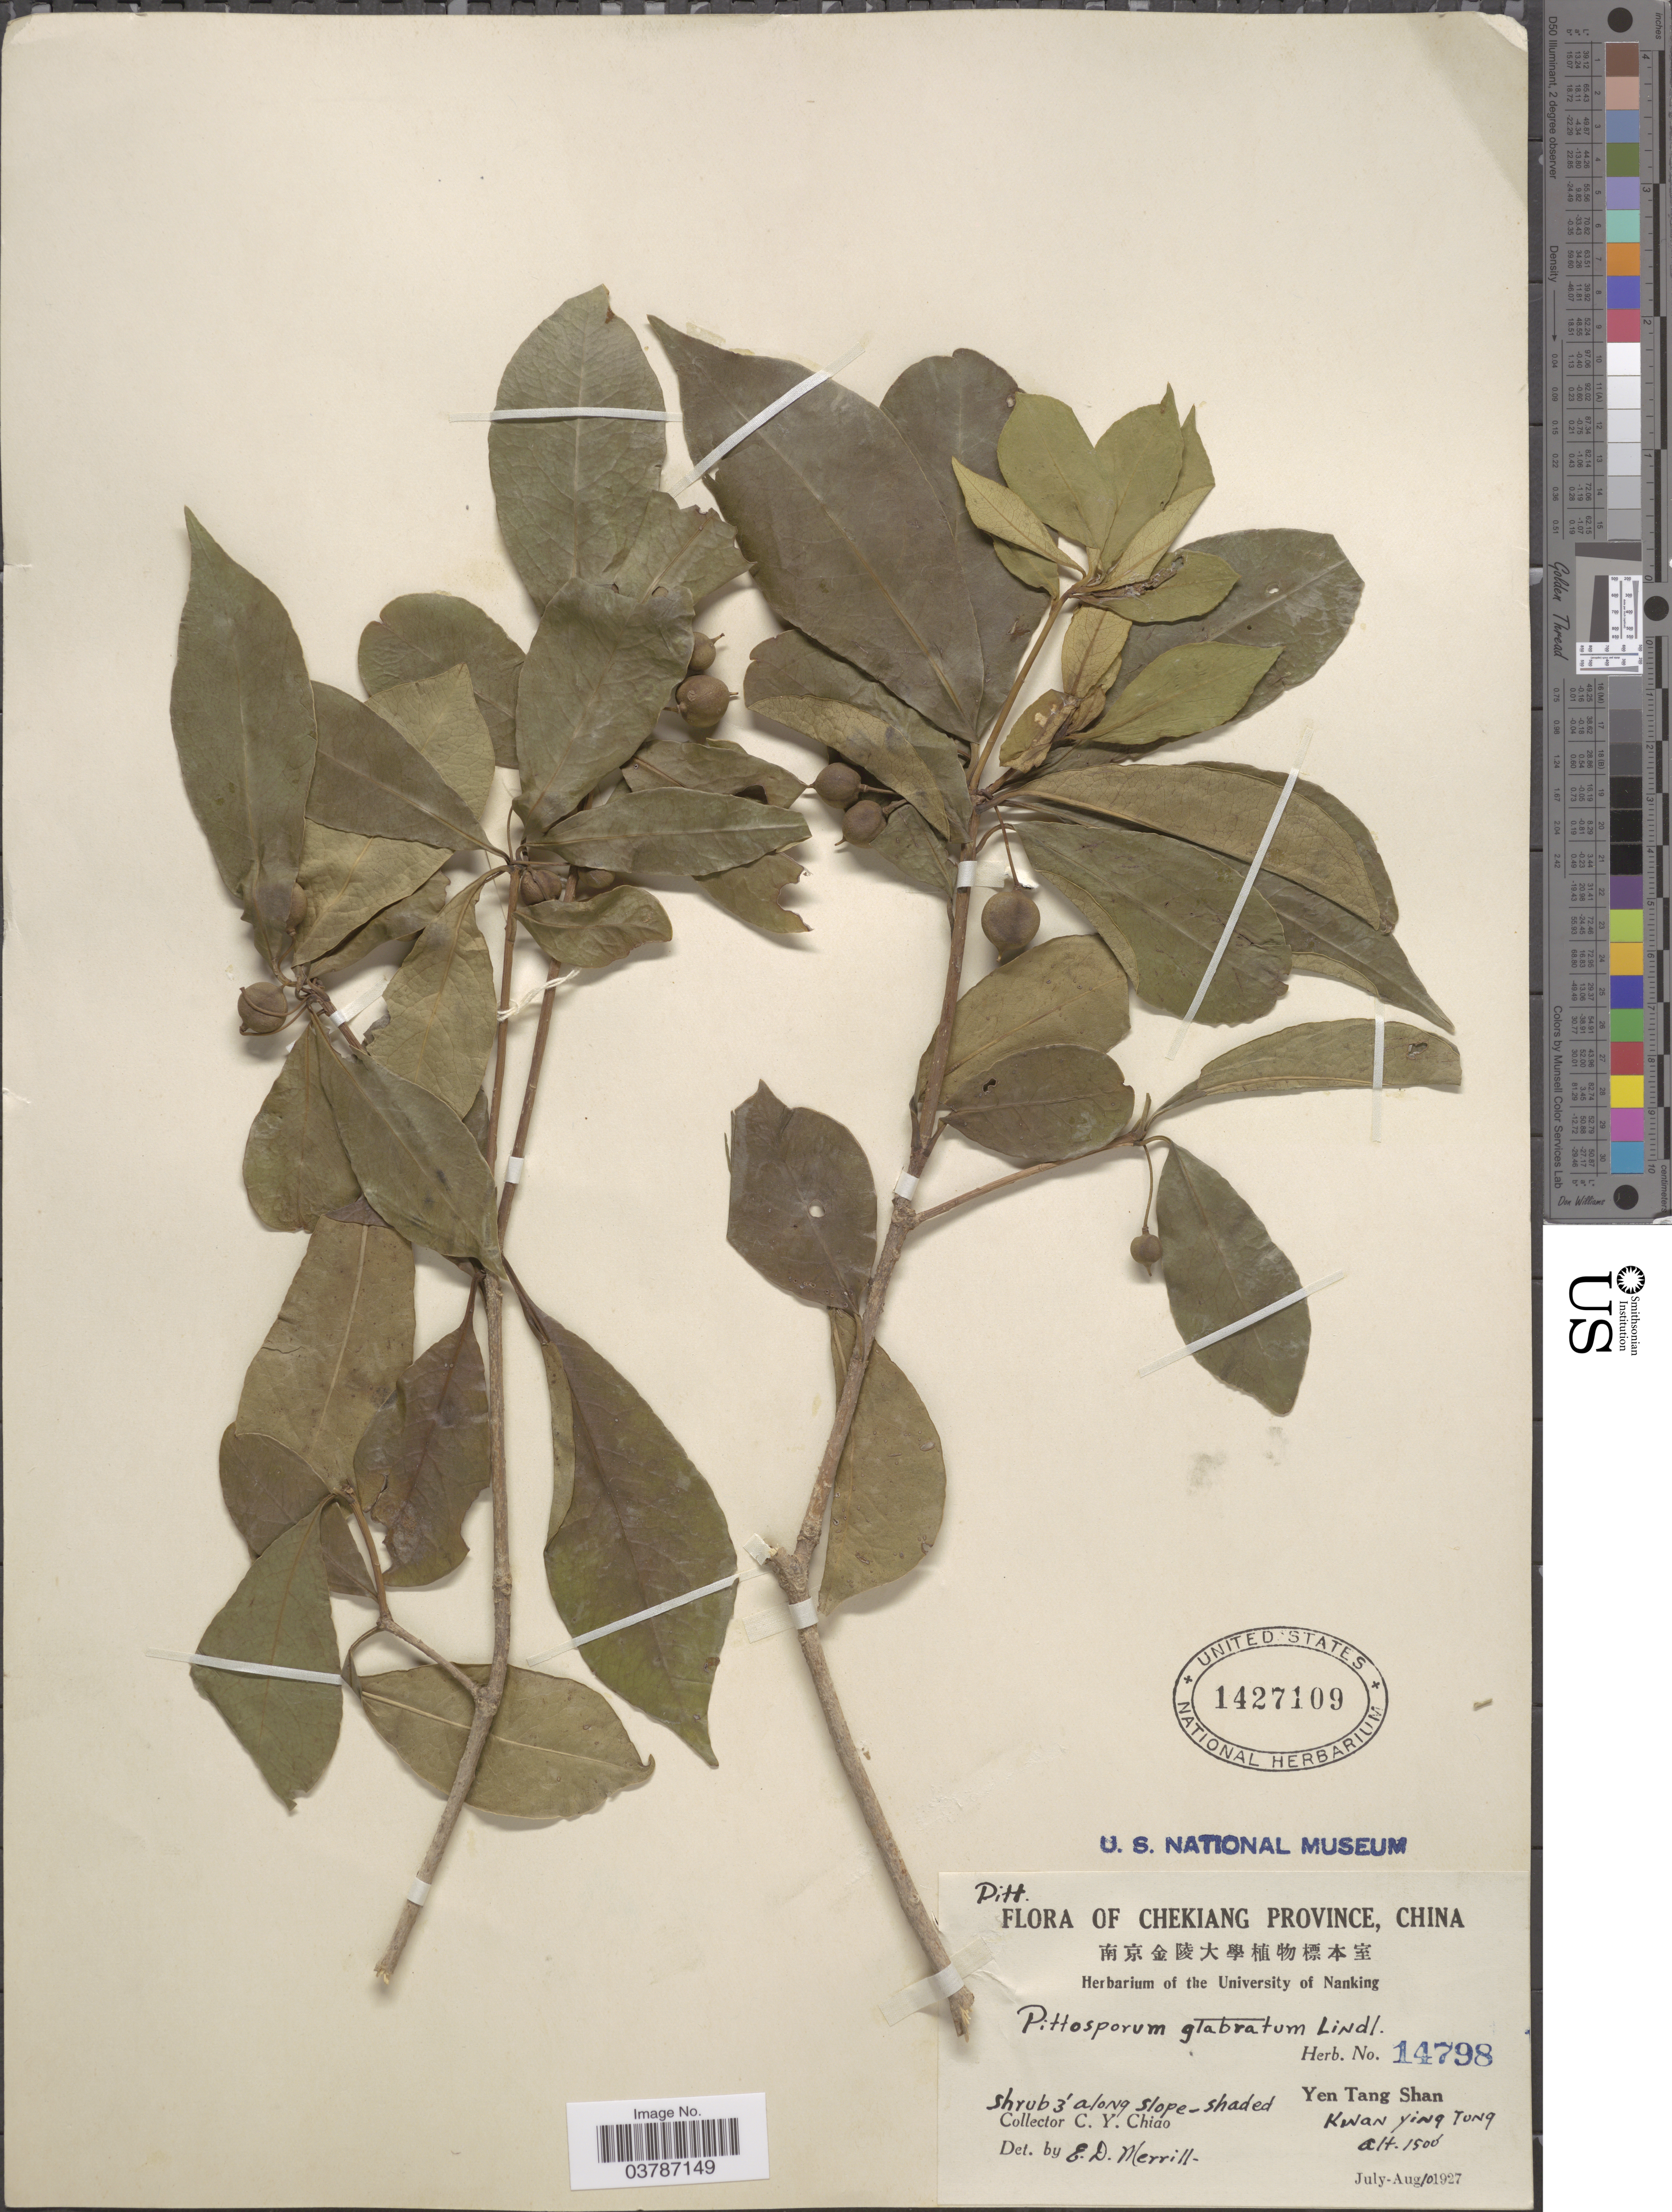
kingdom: Plantae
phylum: Tracheophyta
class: Magnoliopsida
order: Apiales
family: Pittosporaceae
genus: Pittosporum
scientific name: Pittosporum glabratum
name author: Lindl.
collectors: C. Y. Chiao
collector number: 14798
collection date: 1927-07/1927-08-10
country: China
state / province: Zhejiang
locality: Chekiang Province. Yen Tang Shan. Kwan Ying Tung.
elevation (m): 457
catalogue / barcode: US 1427109